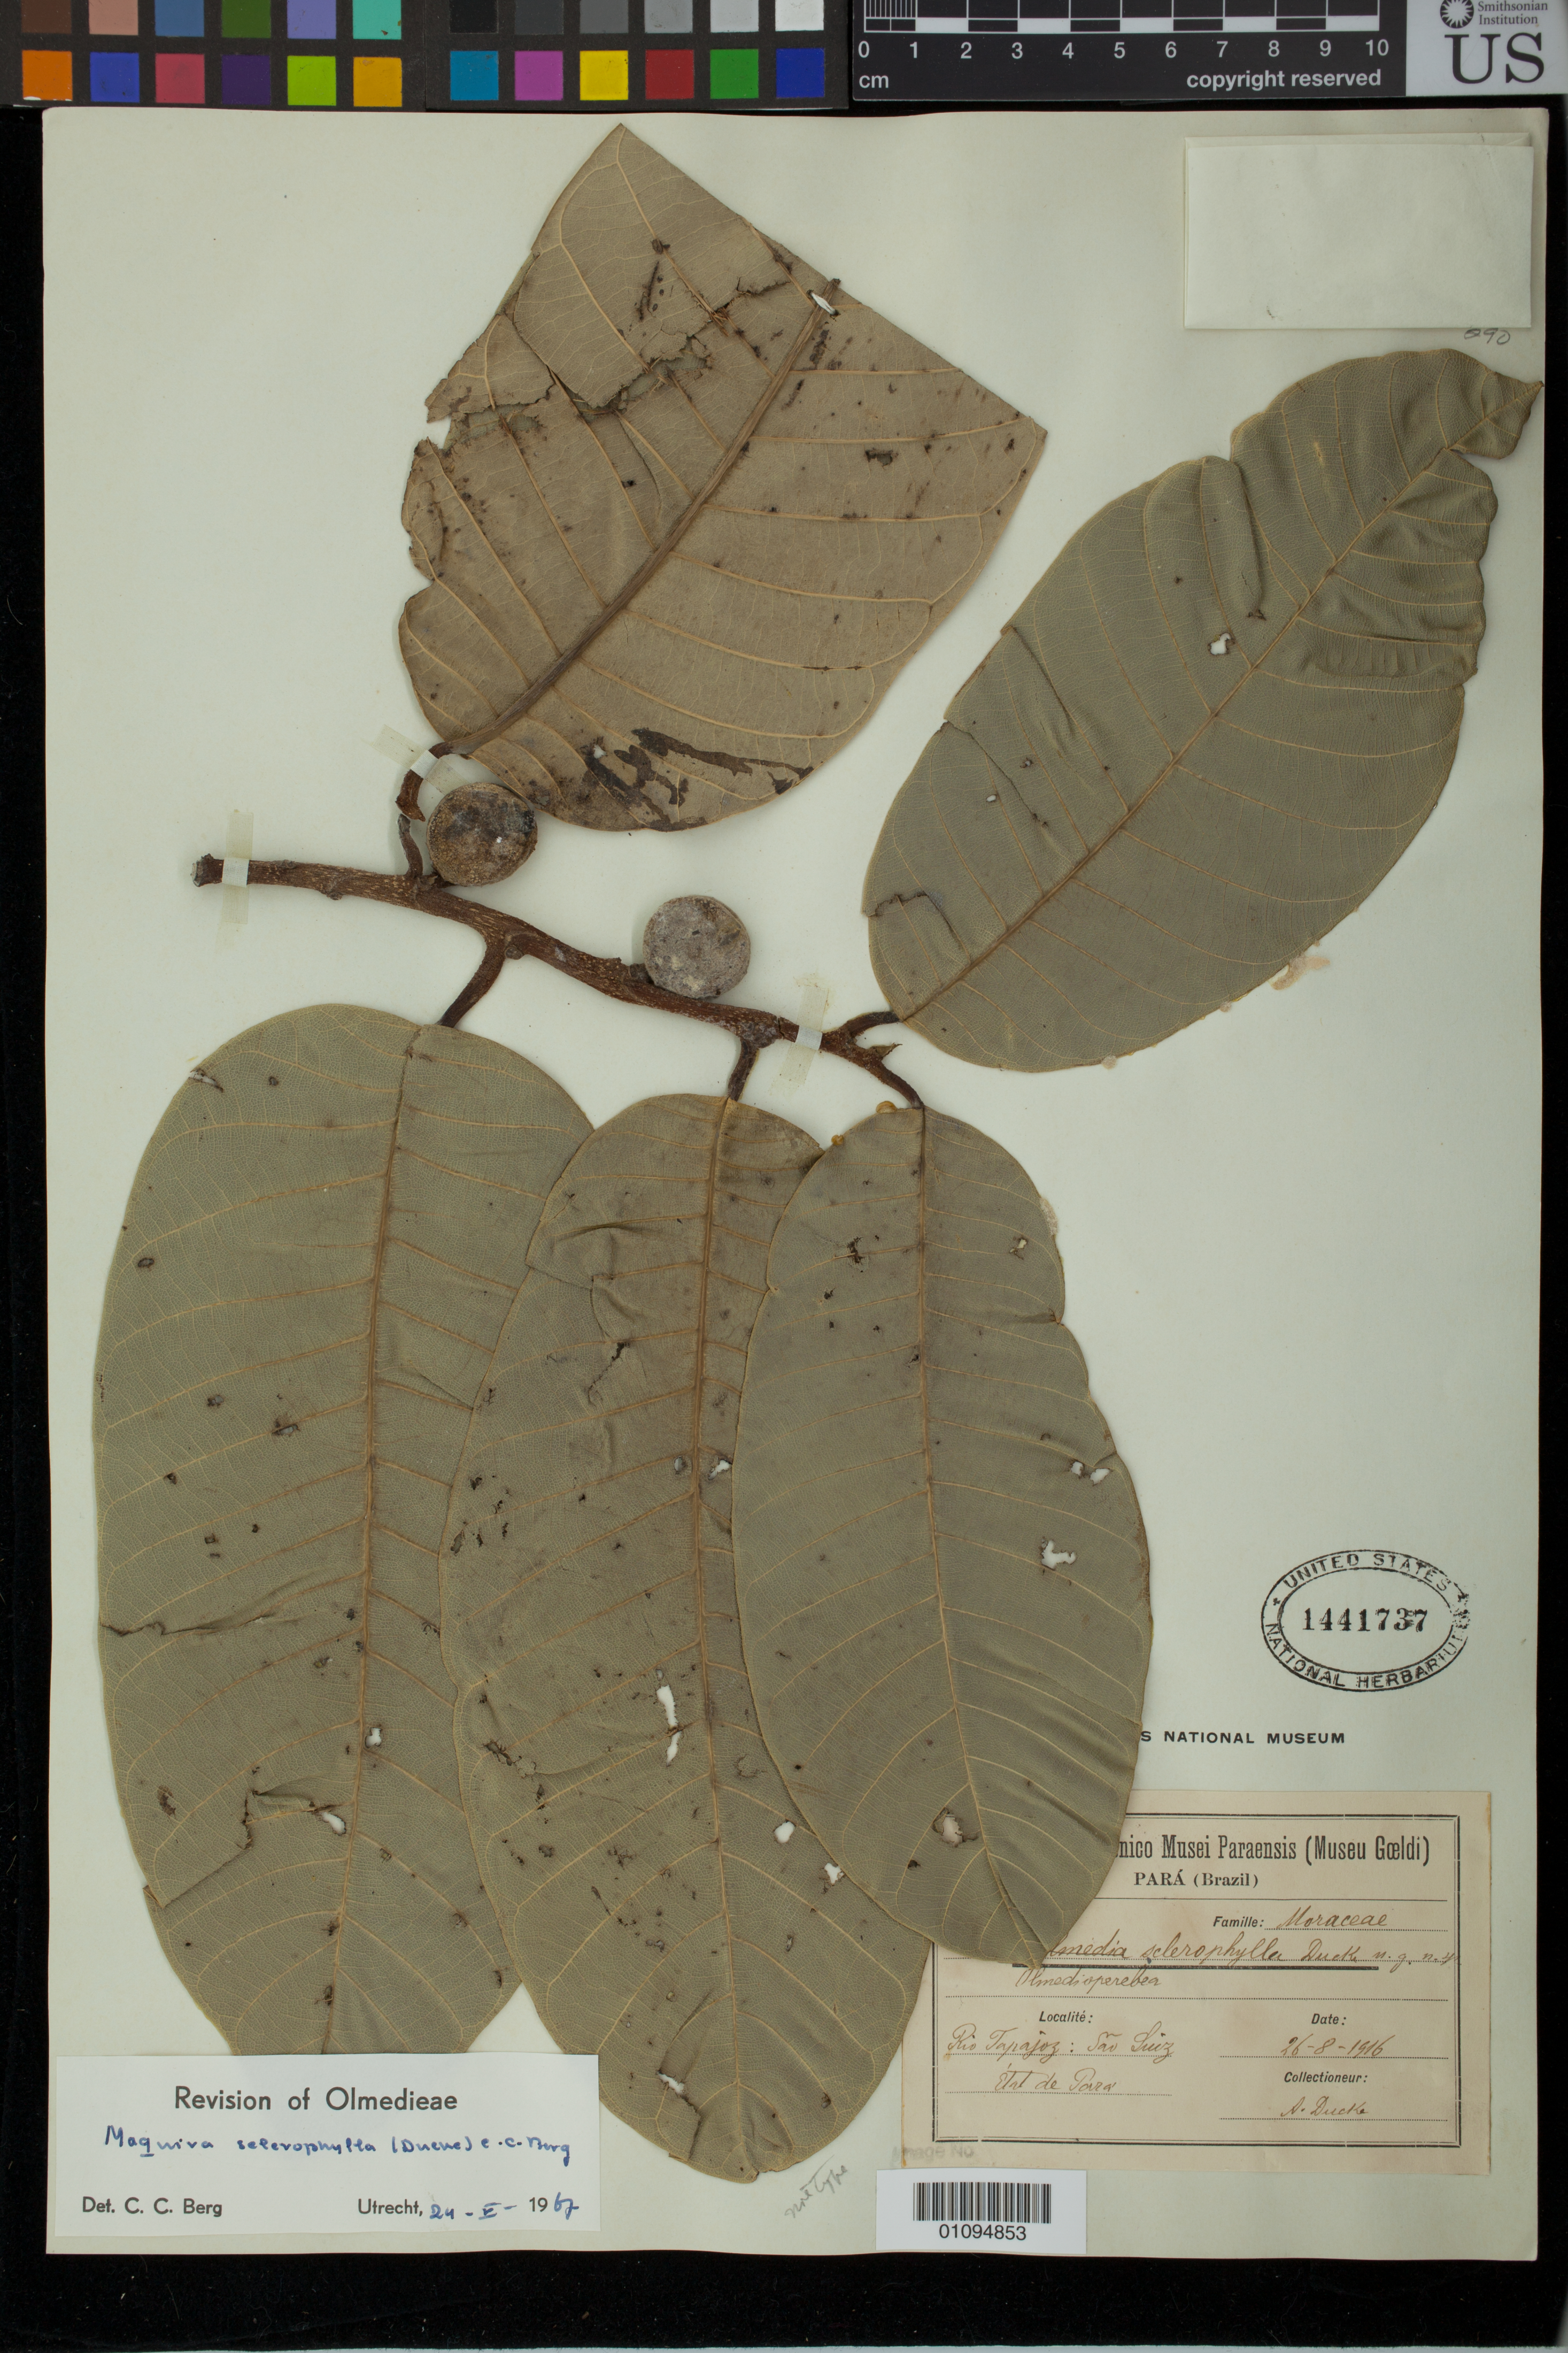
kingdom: Plantae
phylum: Tracheophyta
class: Magnoliopsida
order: Rosales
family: Moraceae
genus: Olmedioperebea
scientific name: Olmedioperebea sclerophylla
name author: Ducke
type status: Isosyntype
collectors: A. Ducke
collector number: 16393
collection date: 1916-08-26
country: Brazil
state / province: Pará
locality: Rio Tapajoz, Sao Luiz.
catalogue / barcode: US 1441737